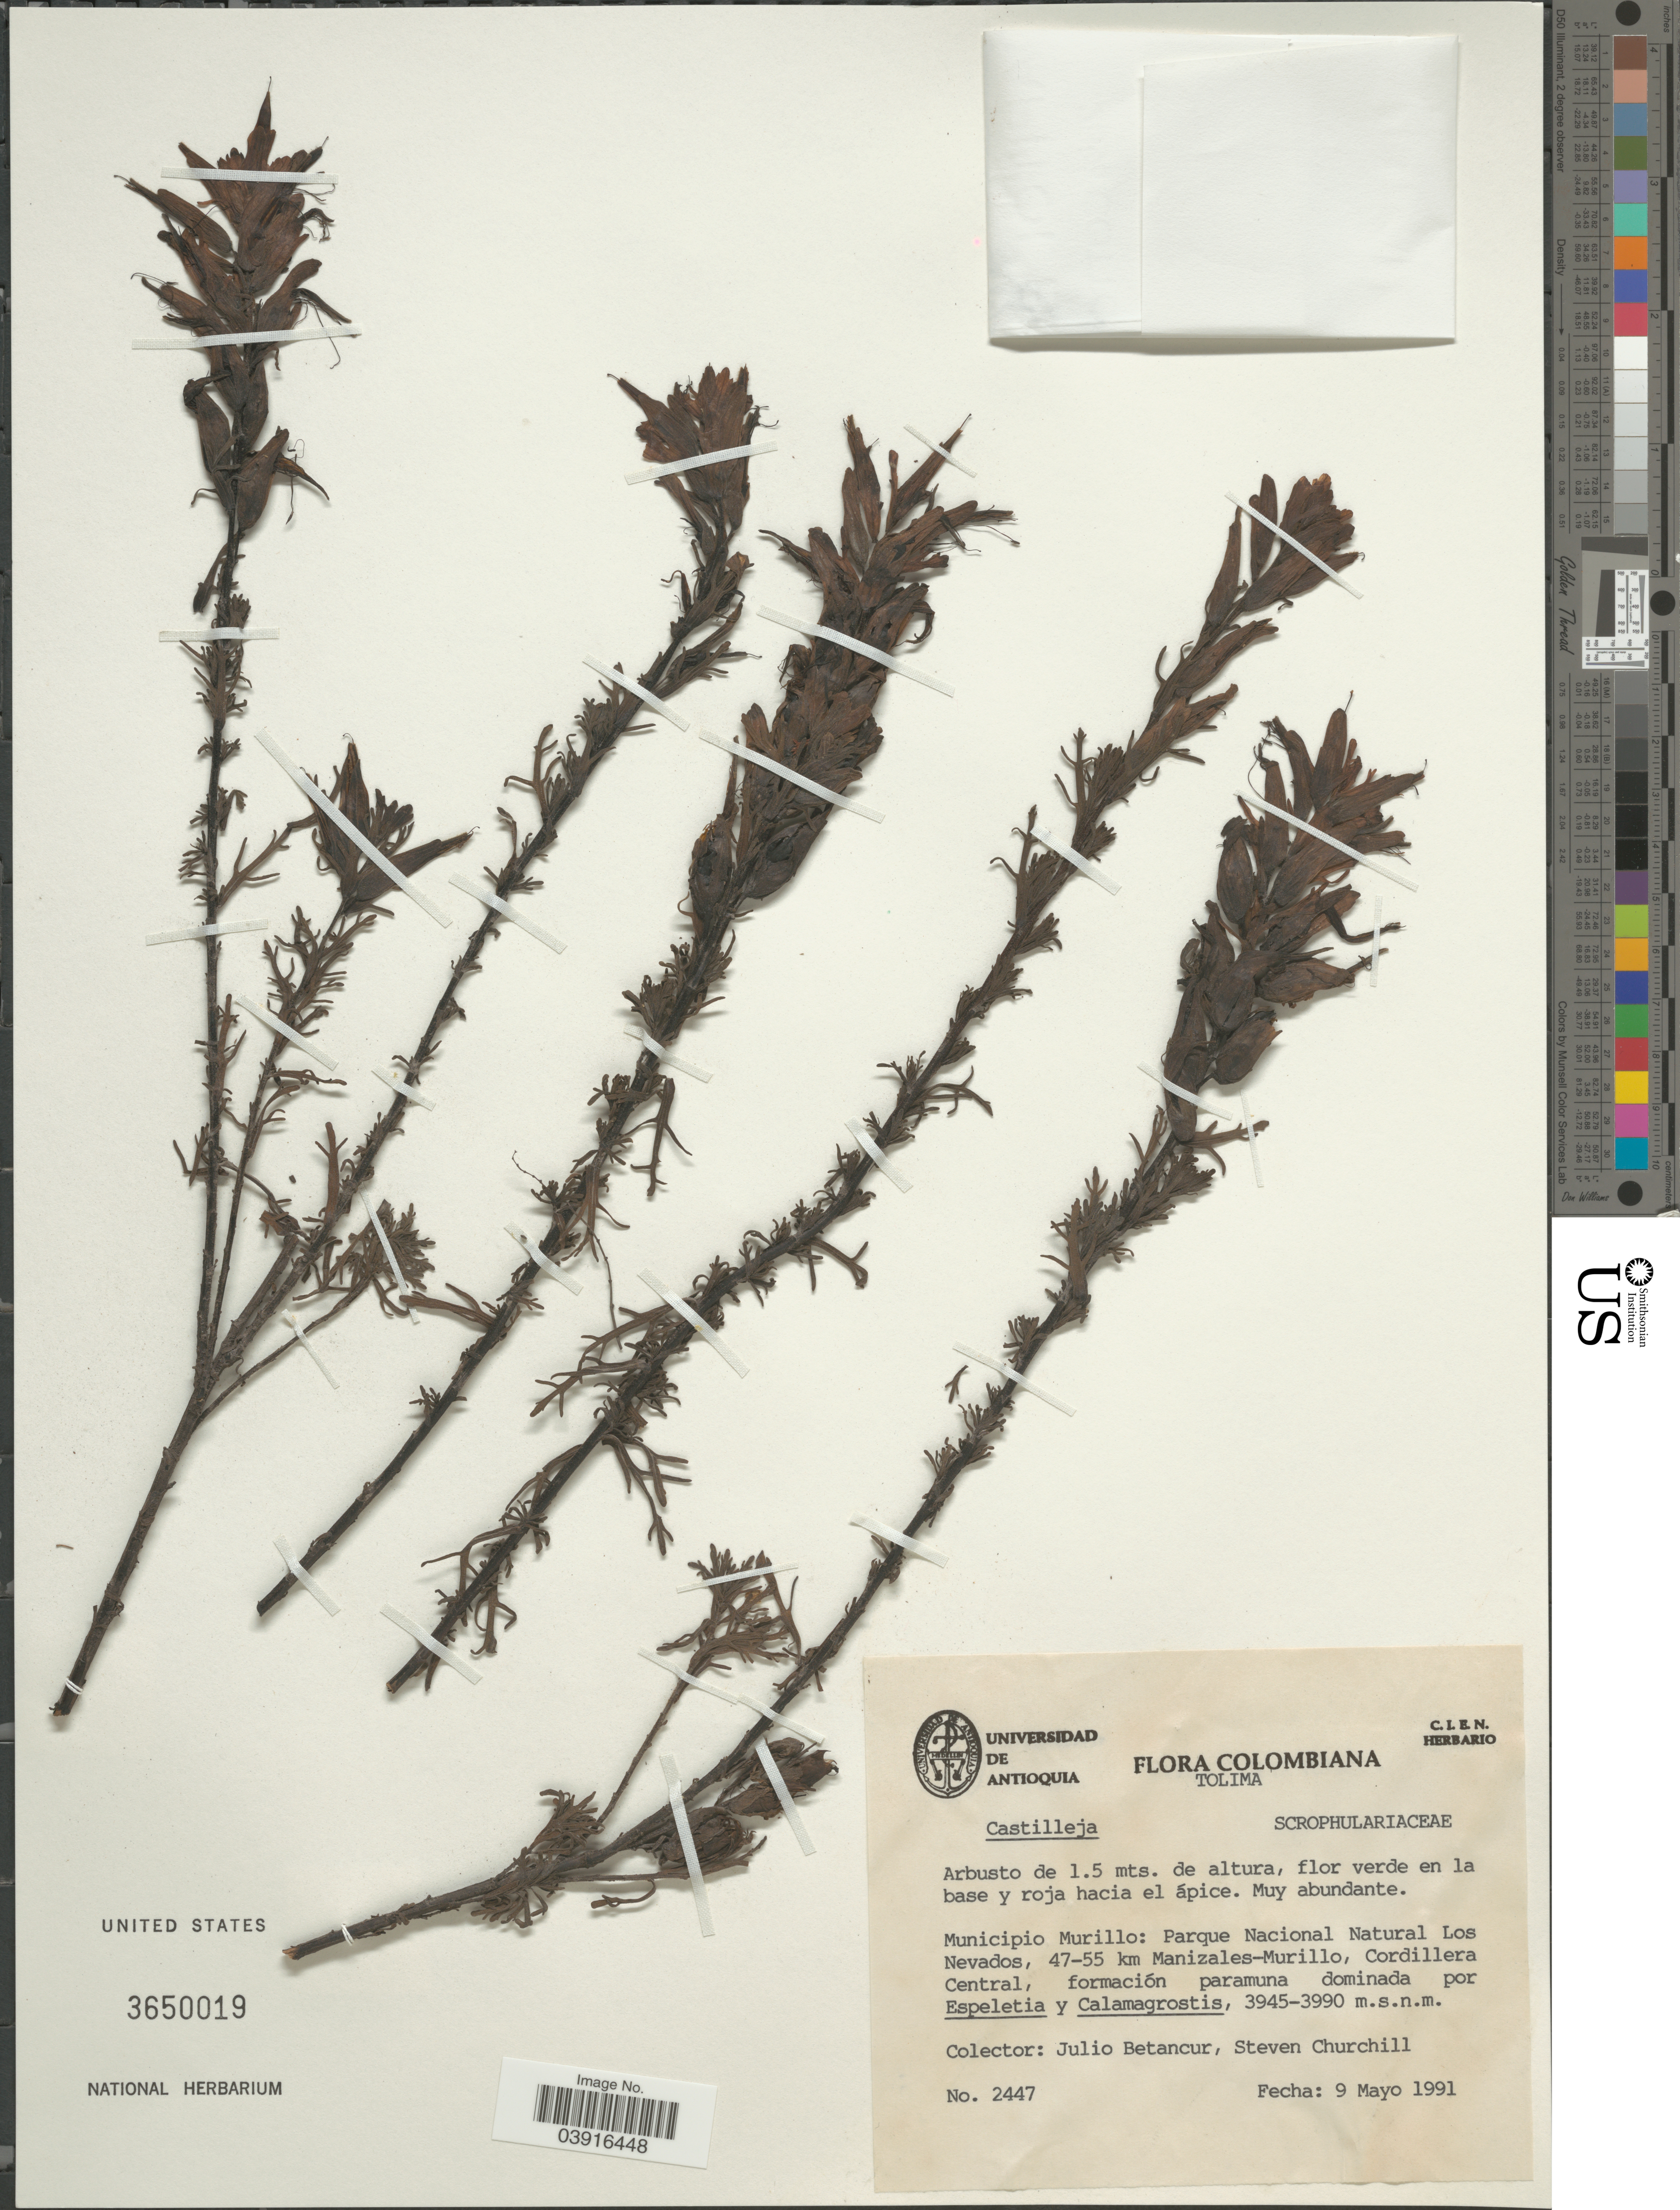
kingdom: Plantae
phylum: Tracheophyta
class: Magnoliopsida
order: Lamiales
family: Orobanchaceae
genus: Castilleja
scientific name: Castilleja sp.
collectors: J. Betancur & S. Churchill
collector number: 2447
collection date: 1991-05-09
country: Colombia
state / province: Tolima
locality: Municipio Murillo: Parque Nacional Natural Los Nevados, 47-55 km Manizales-Murillo, Cordillera Central.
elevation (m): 3945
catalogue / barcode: US 3650019